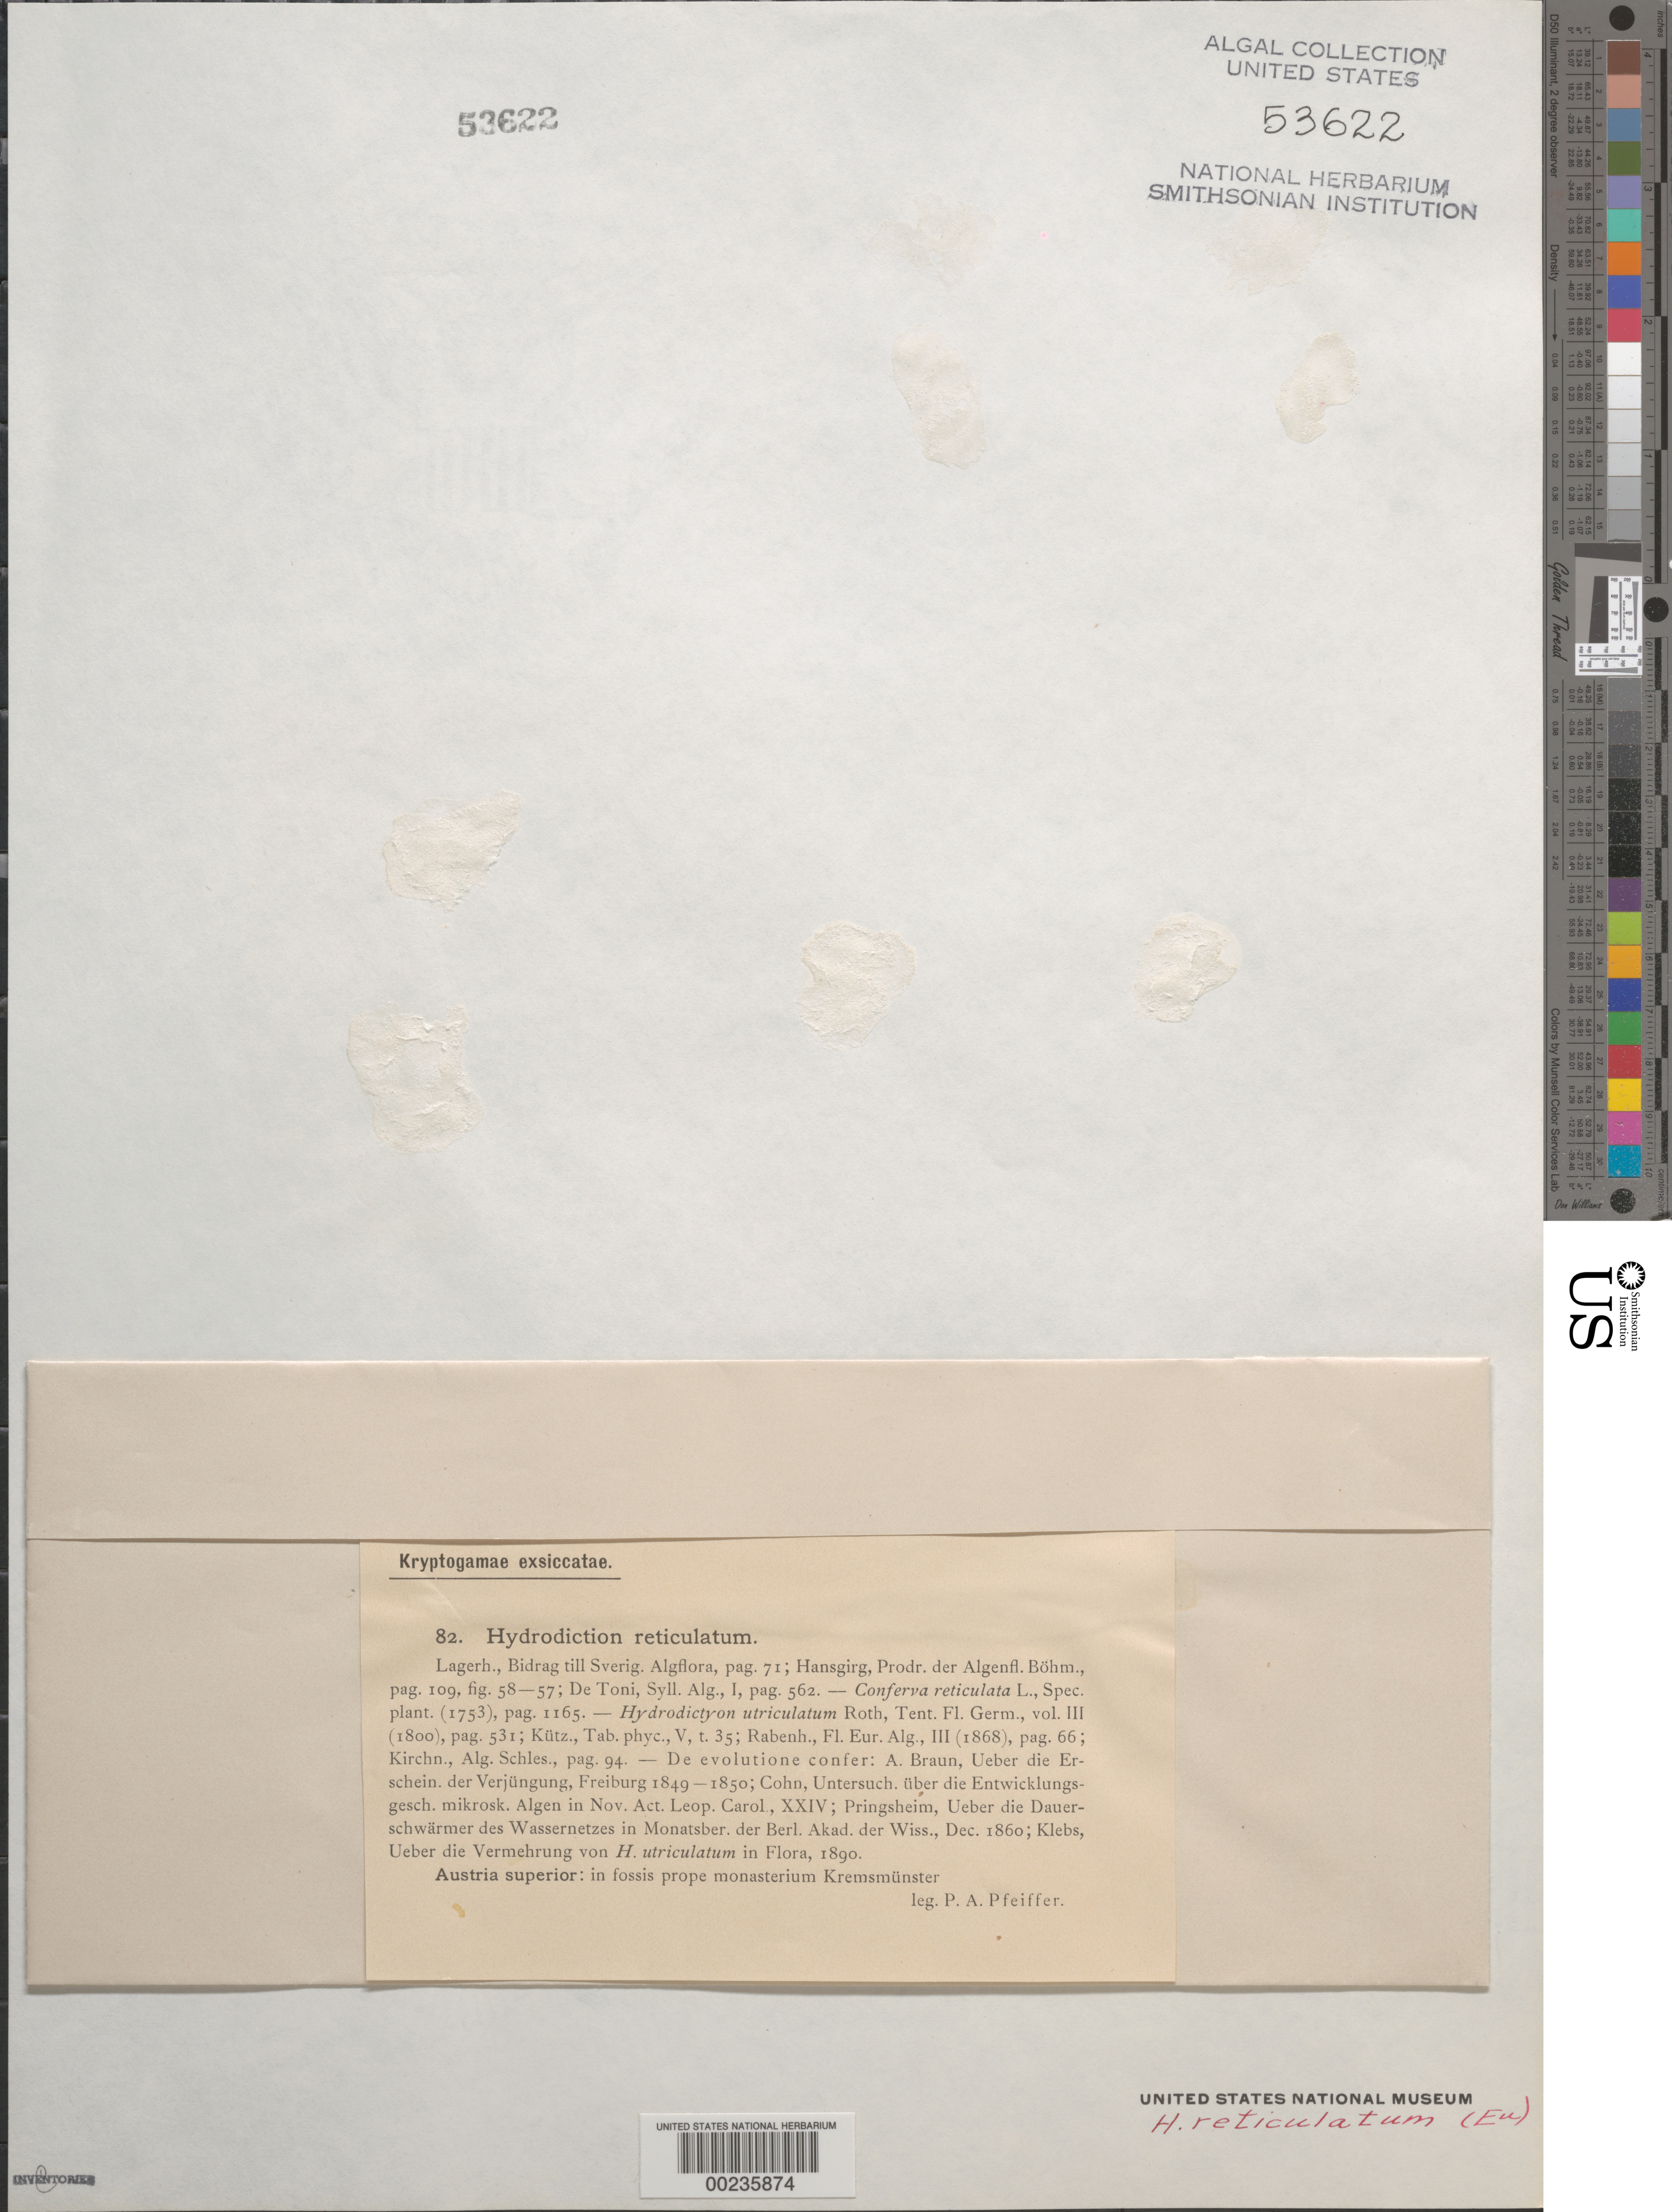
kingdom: Plantae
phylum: Chlorophyta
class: Chlorophyceae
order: Sphaeropleales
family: Hydrodictyaceae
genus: Hydrodictyon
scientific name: Hydrodictyon reticulatum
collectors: P. Pfeiffer Von Wellheim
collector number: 82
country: Austria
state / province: Oberosterreich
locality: Near Kremsmunster Monastery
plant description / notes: Kryptogamae Exsiccatae Museo Hist. Natur. Vindobonensi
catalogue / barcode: US 53622